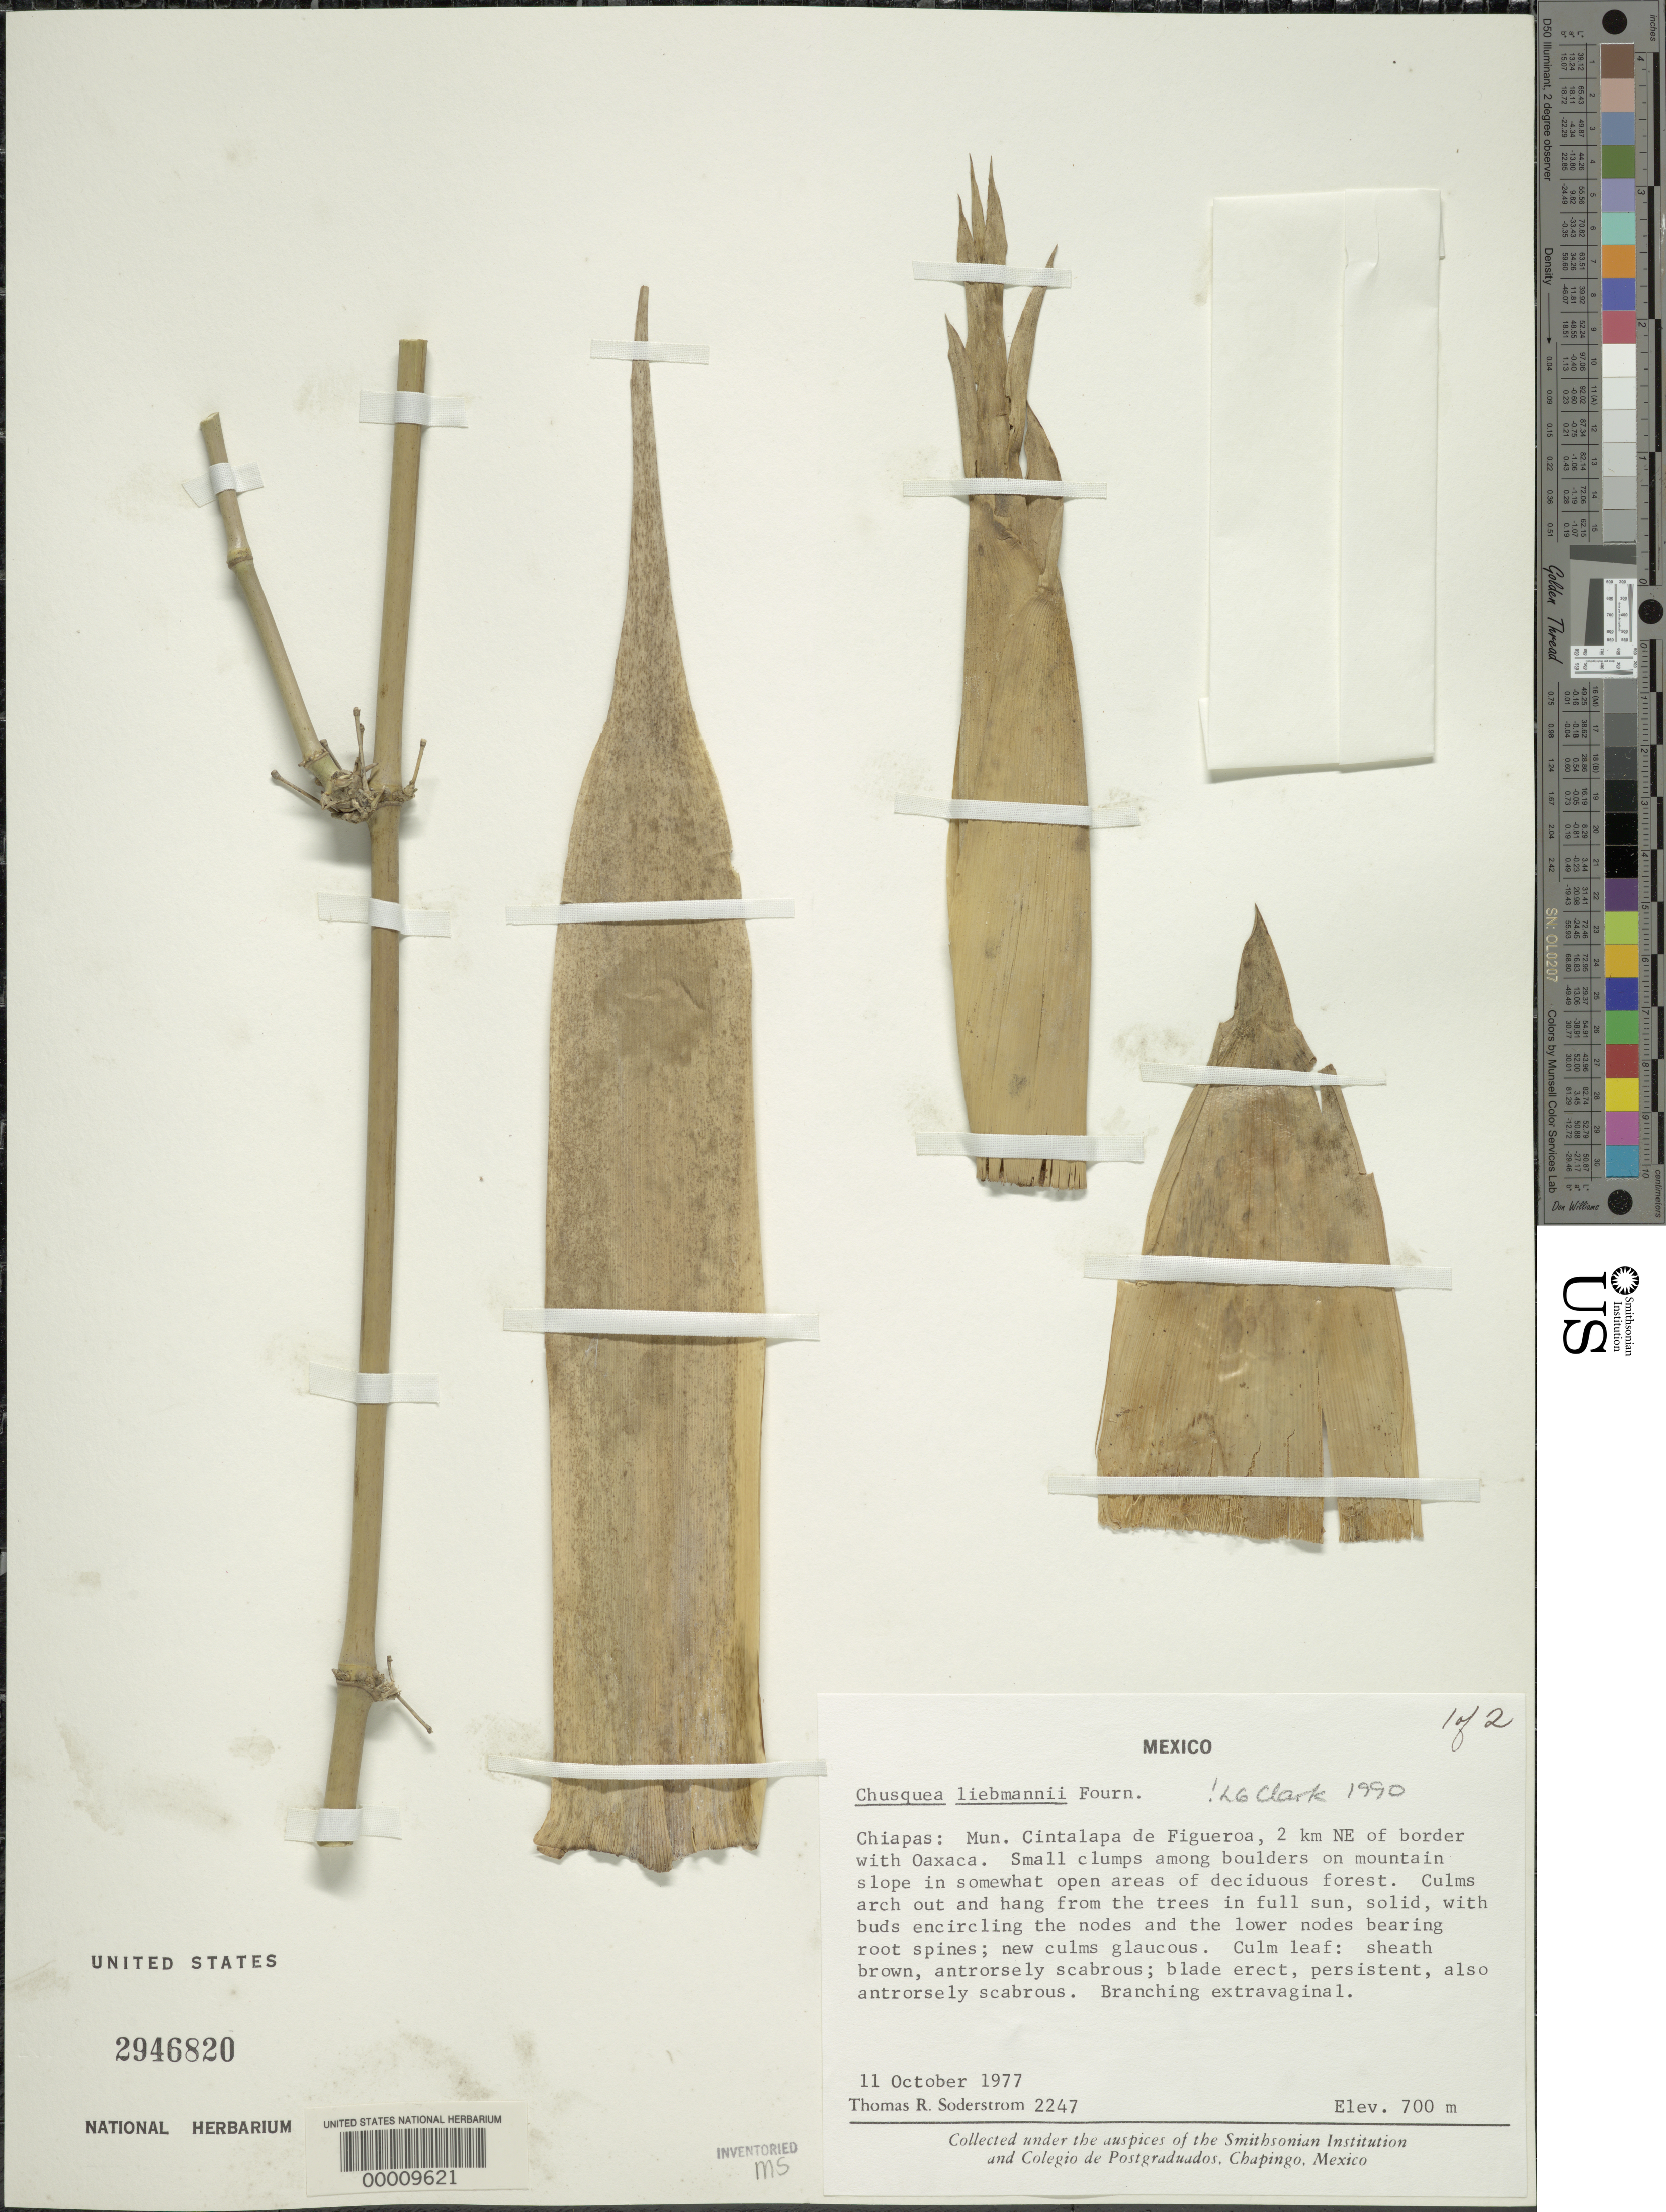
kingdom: Plantae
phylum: Tracheophyta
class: Liliopsida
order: Poales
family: Poaceae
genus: Chusquea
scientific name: Chusquea liebmannii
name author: E. Fourn.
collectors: T. R. Soderstrom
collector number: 2247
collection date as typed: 11 Oct 1977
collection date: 1977-10-11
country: Mexico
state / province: Chiapas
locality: Cintalapa de Figueroa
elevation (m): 700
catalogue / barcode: US 2946820